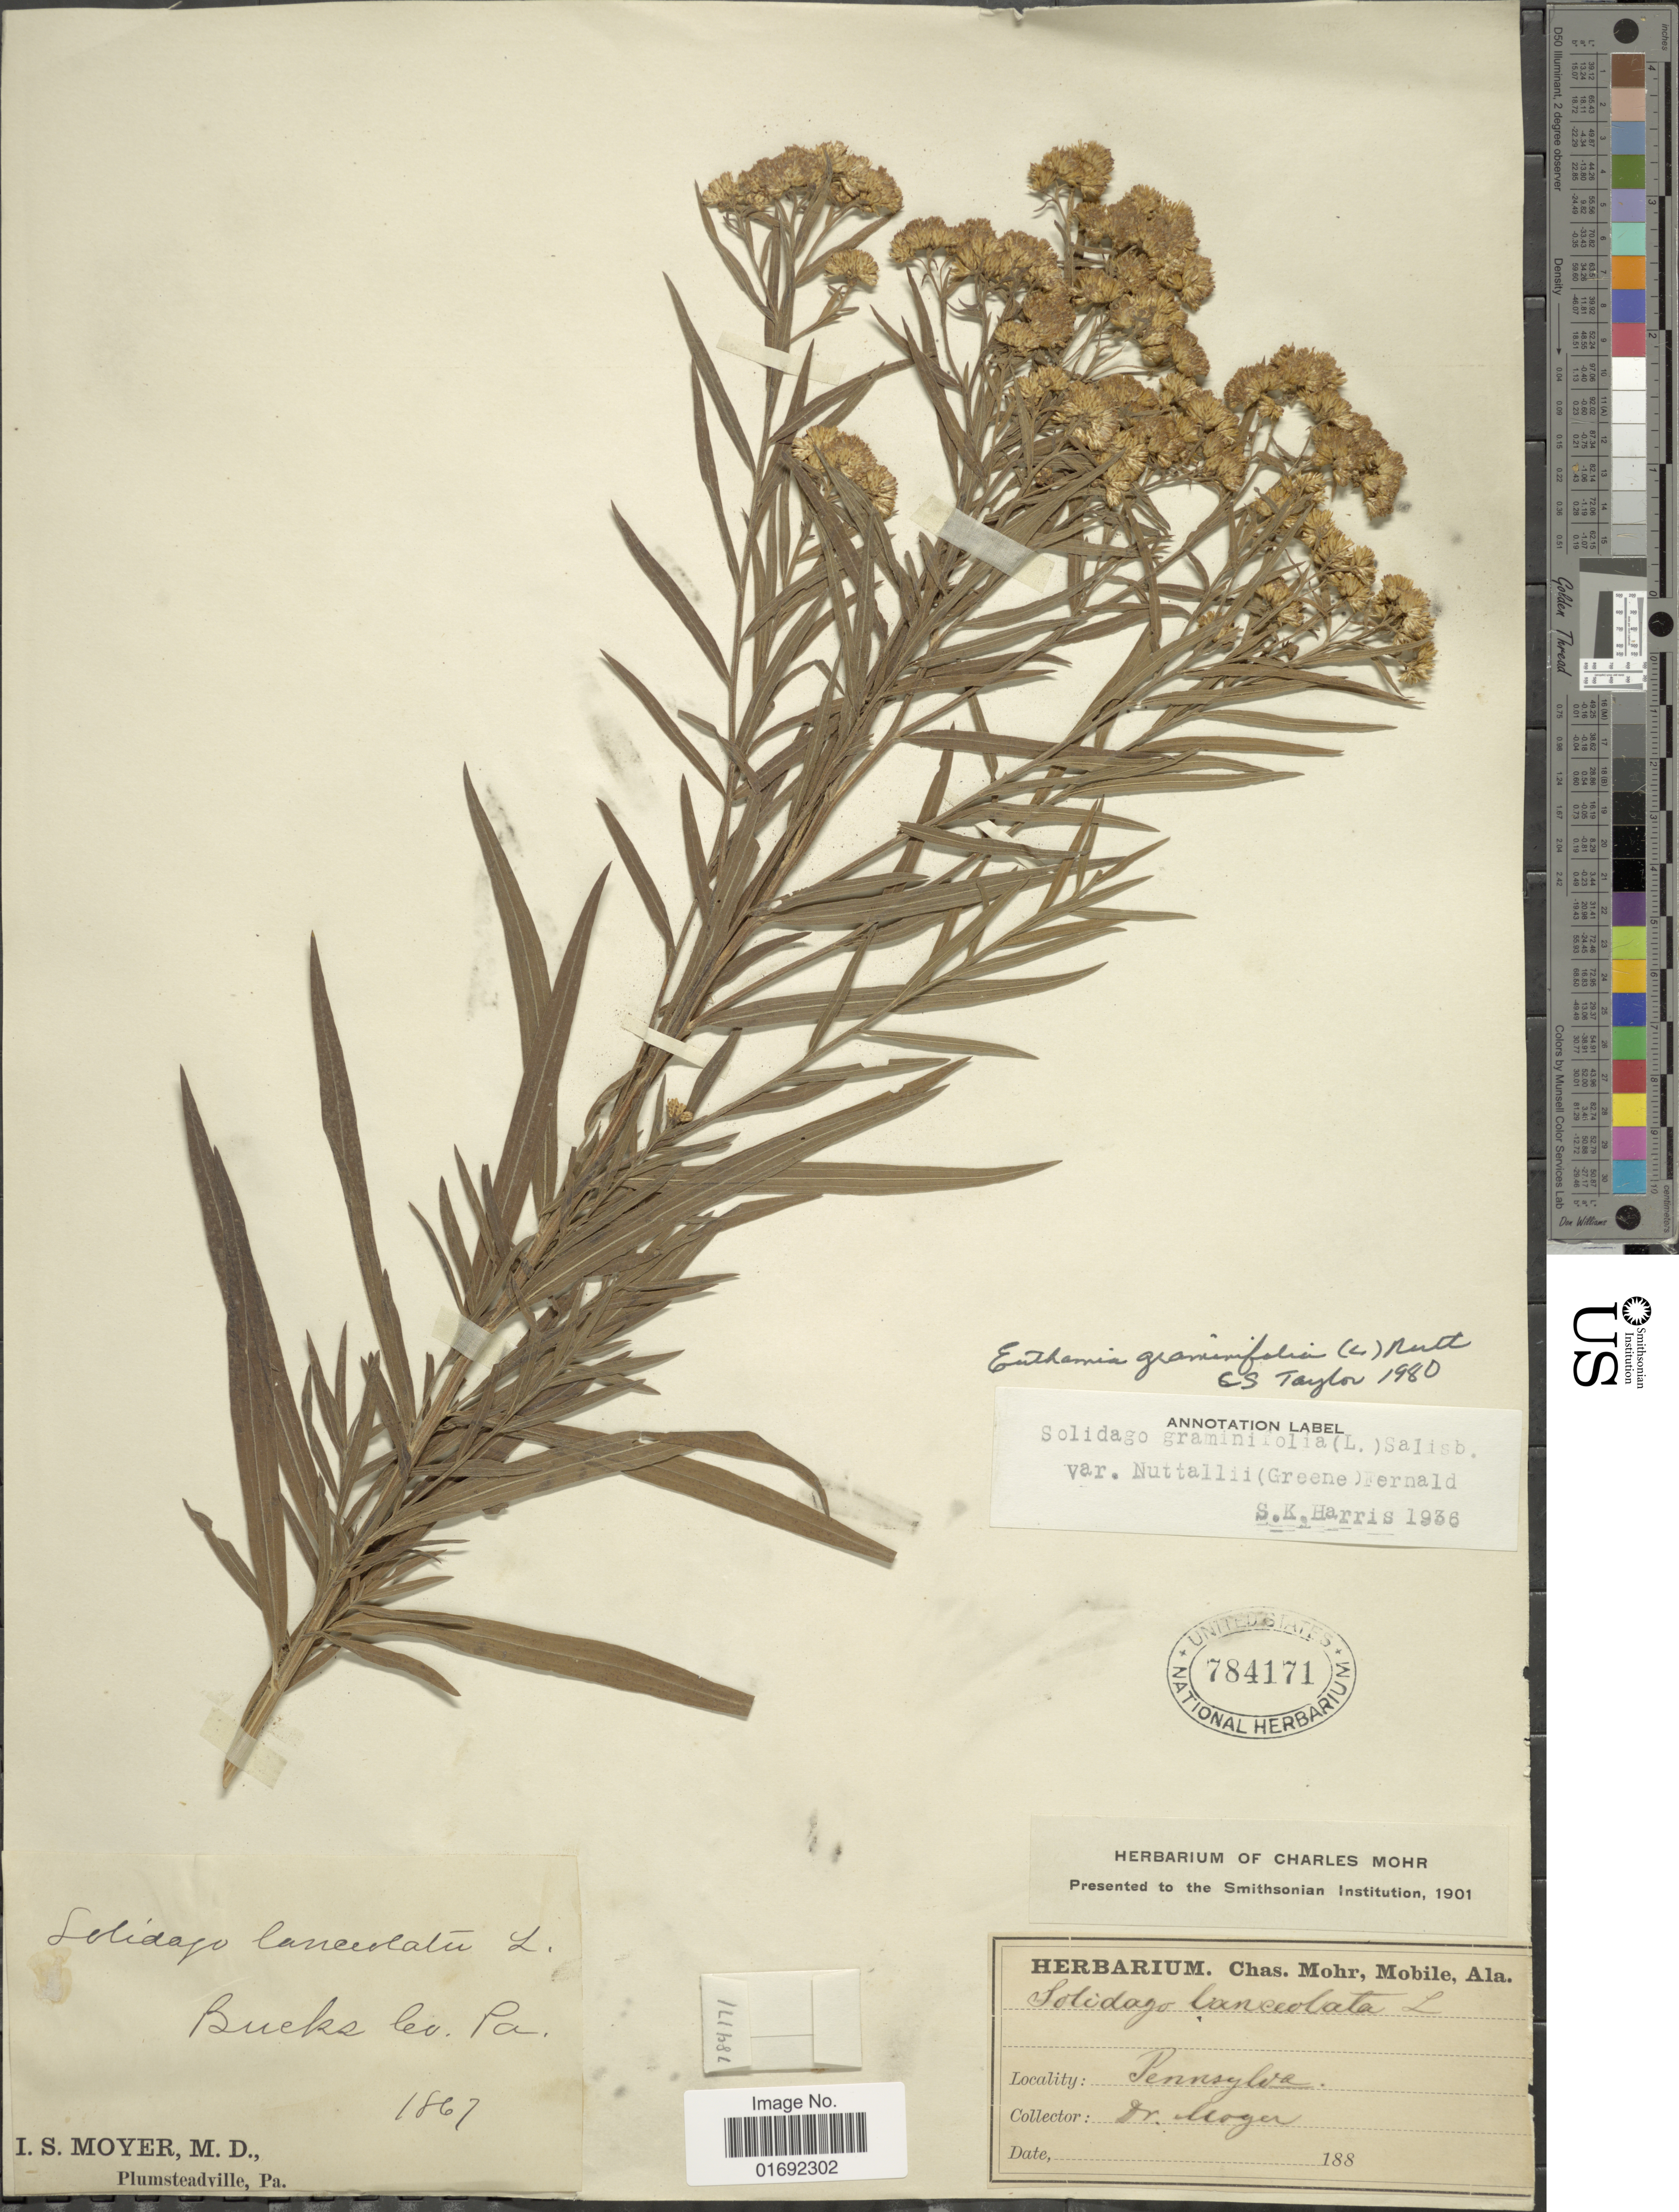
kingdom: Plantae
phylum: Tracheophyta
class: Magnoliopsida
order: Asterales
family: Asteraceae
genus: Euthamia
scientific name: Euthamia graminifolia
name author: (L.) Nutt.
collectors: I. S. Moyer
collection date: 1867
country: United States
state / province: Pennsylvania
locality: Bucks Co., Pa.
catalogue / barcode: US 784171